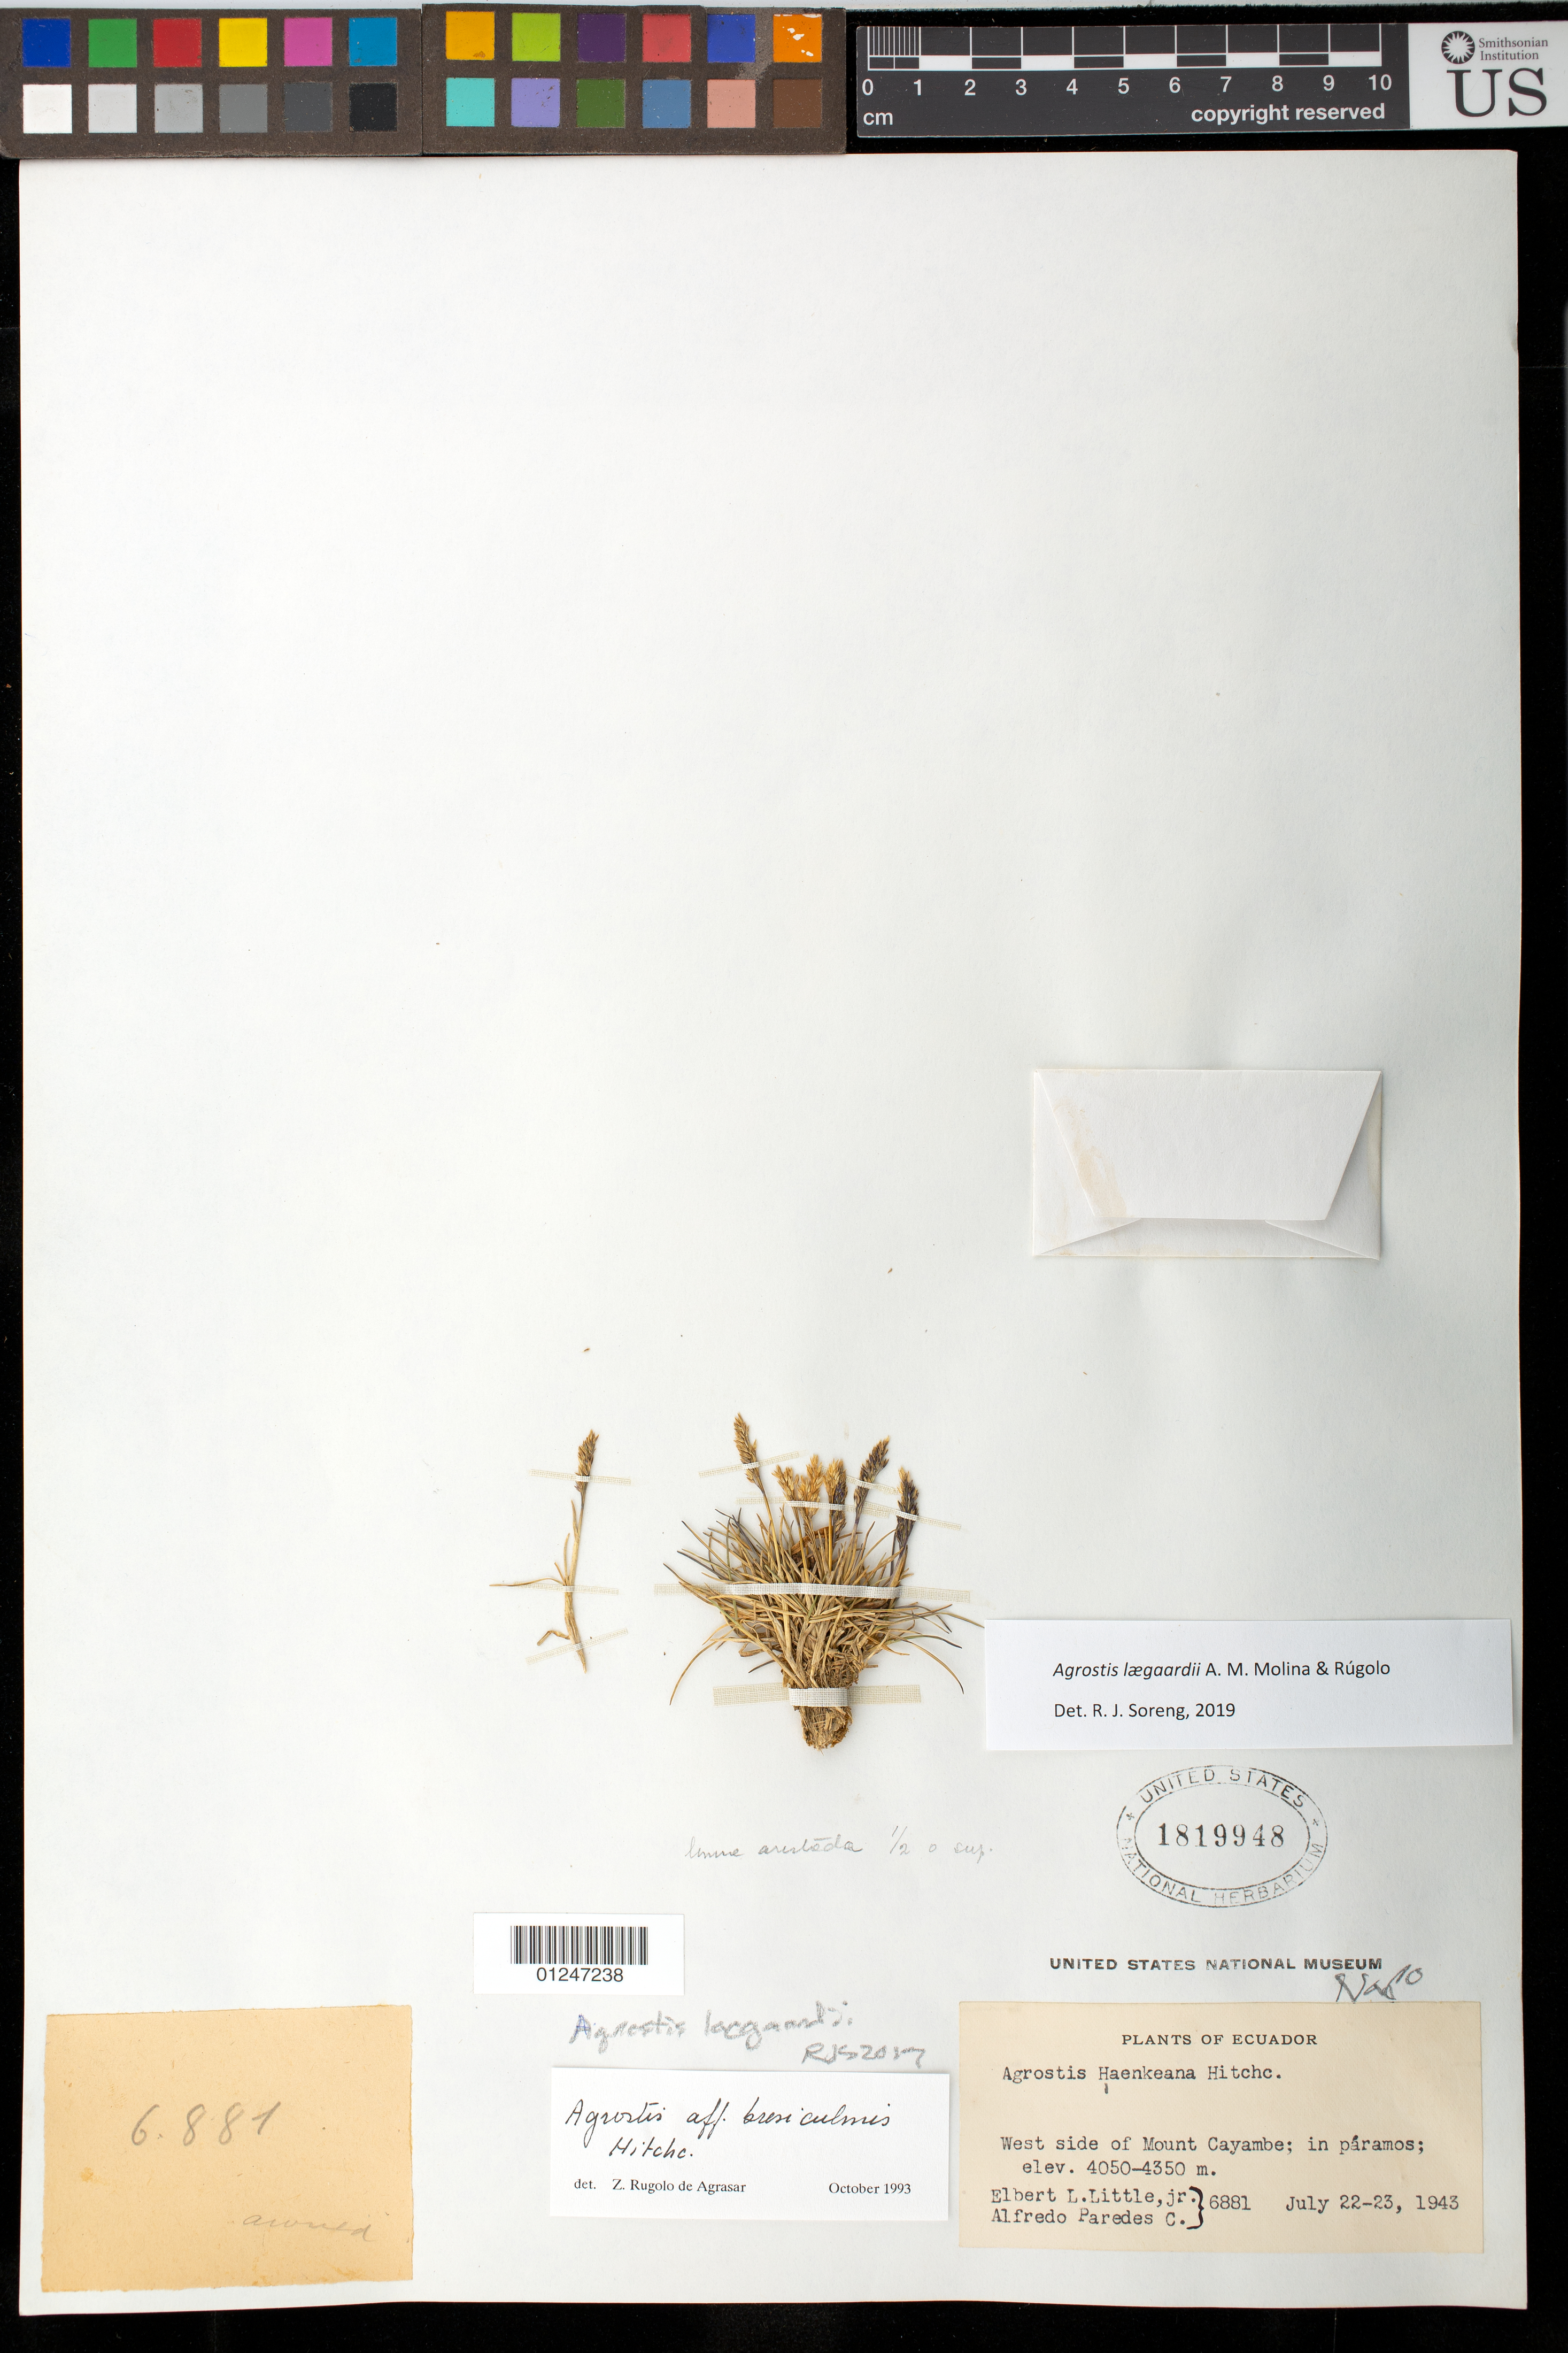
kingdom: Plantae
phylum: Tracheophyta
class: Liliopsida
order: Poales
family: Poaceae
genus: Agrostis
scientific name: Agrostis laegaardii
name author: (Walter) A.M. Molina & Rúgolo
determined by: Soreng, Robert J., Research Associate (BOT), Smithsonian Institution - National Museum of Natural History (UNITED STATES)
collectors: E. L. Little & A. Paredes C.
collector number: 6881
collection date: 1943-07-22/1943-07-23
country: Ecuador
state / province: Napo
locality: West side of Mr, Cayambe, in páramos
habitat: in paramos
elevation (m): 4050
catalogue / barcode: US 1819948